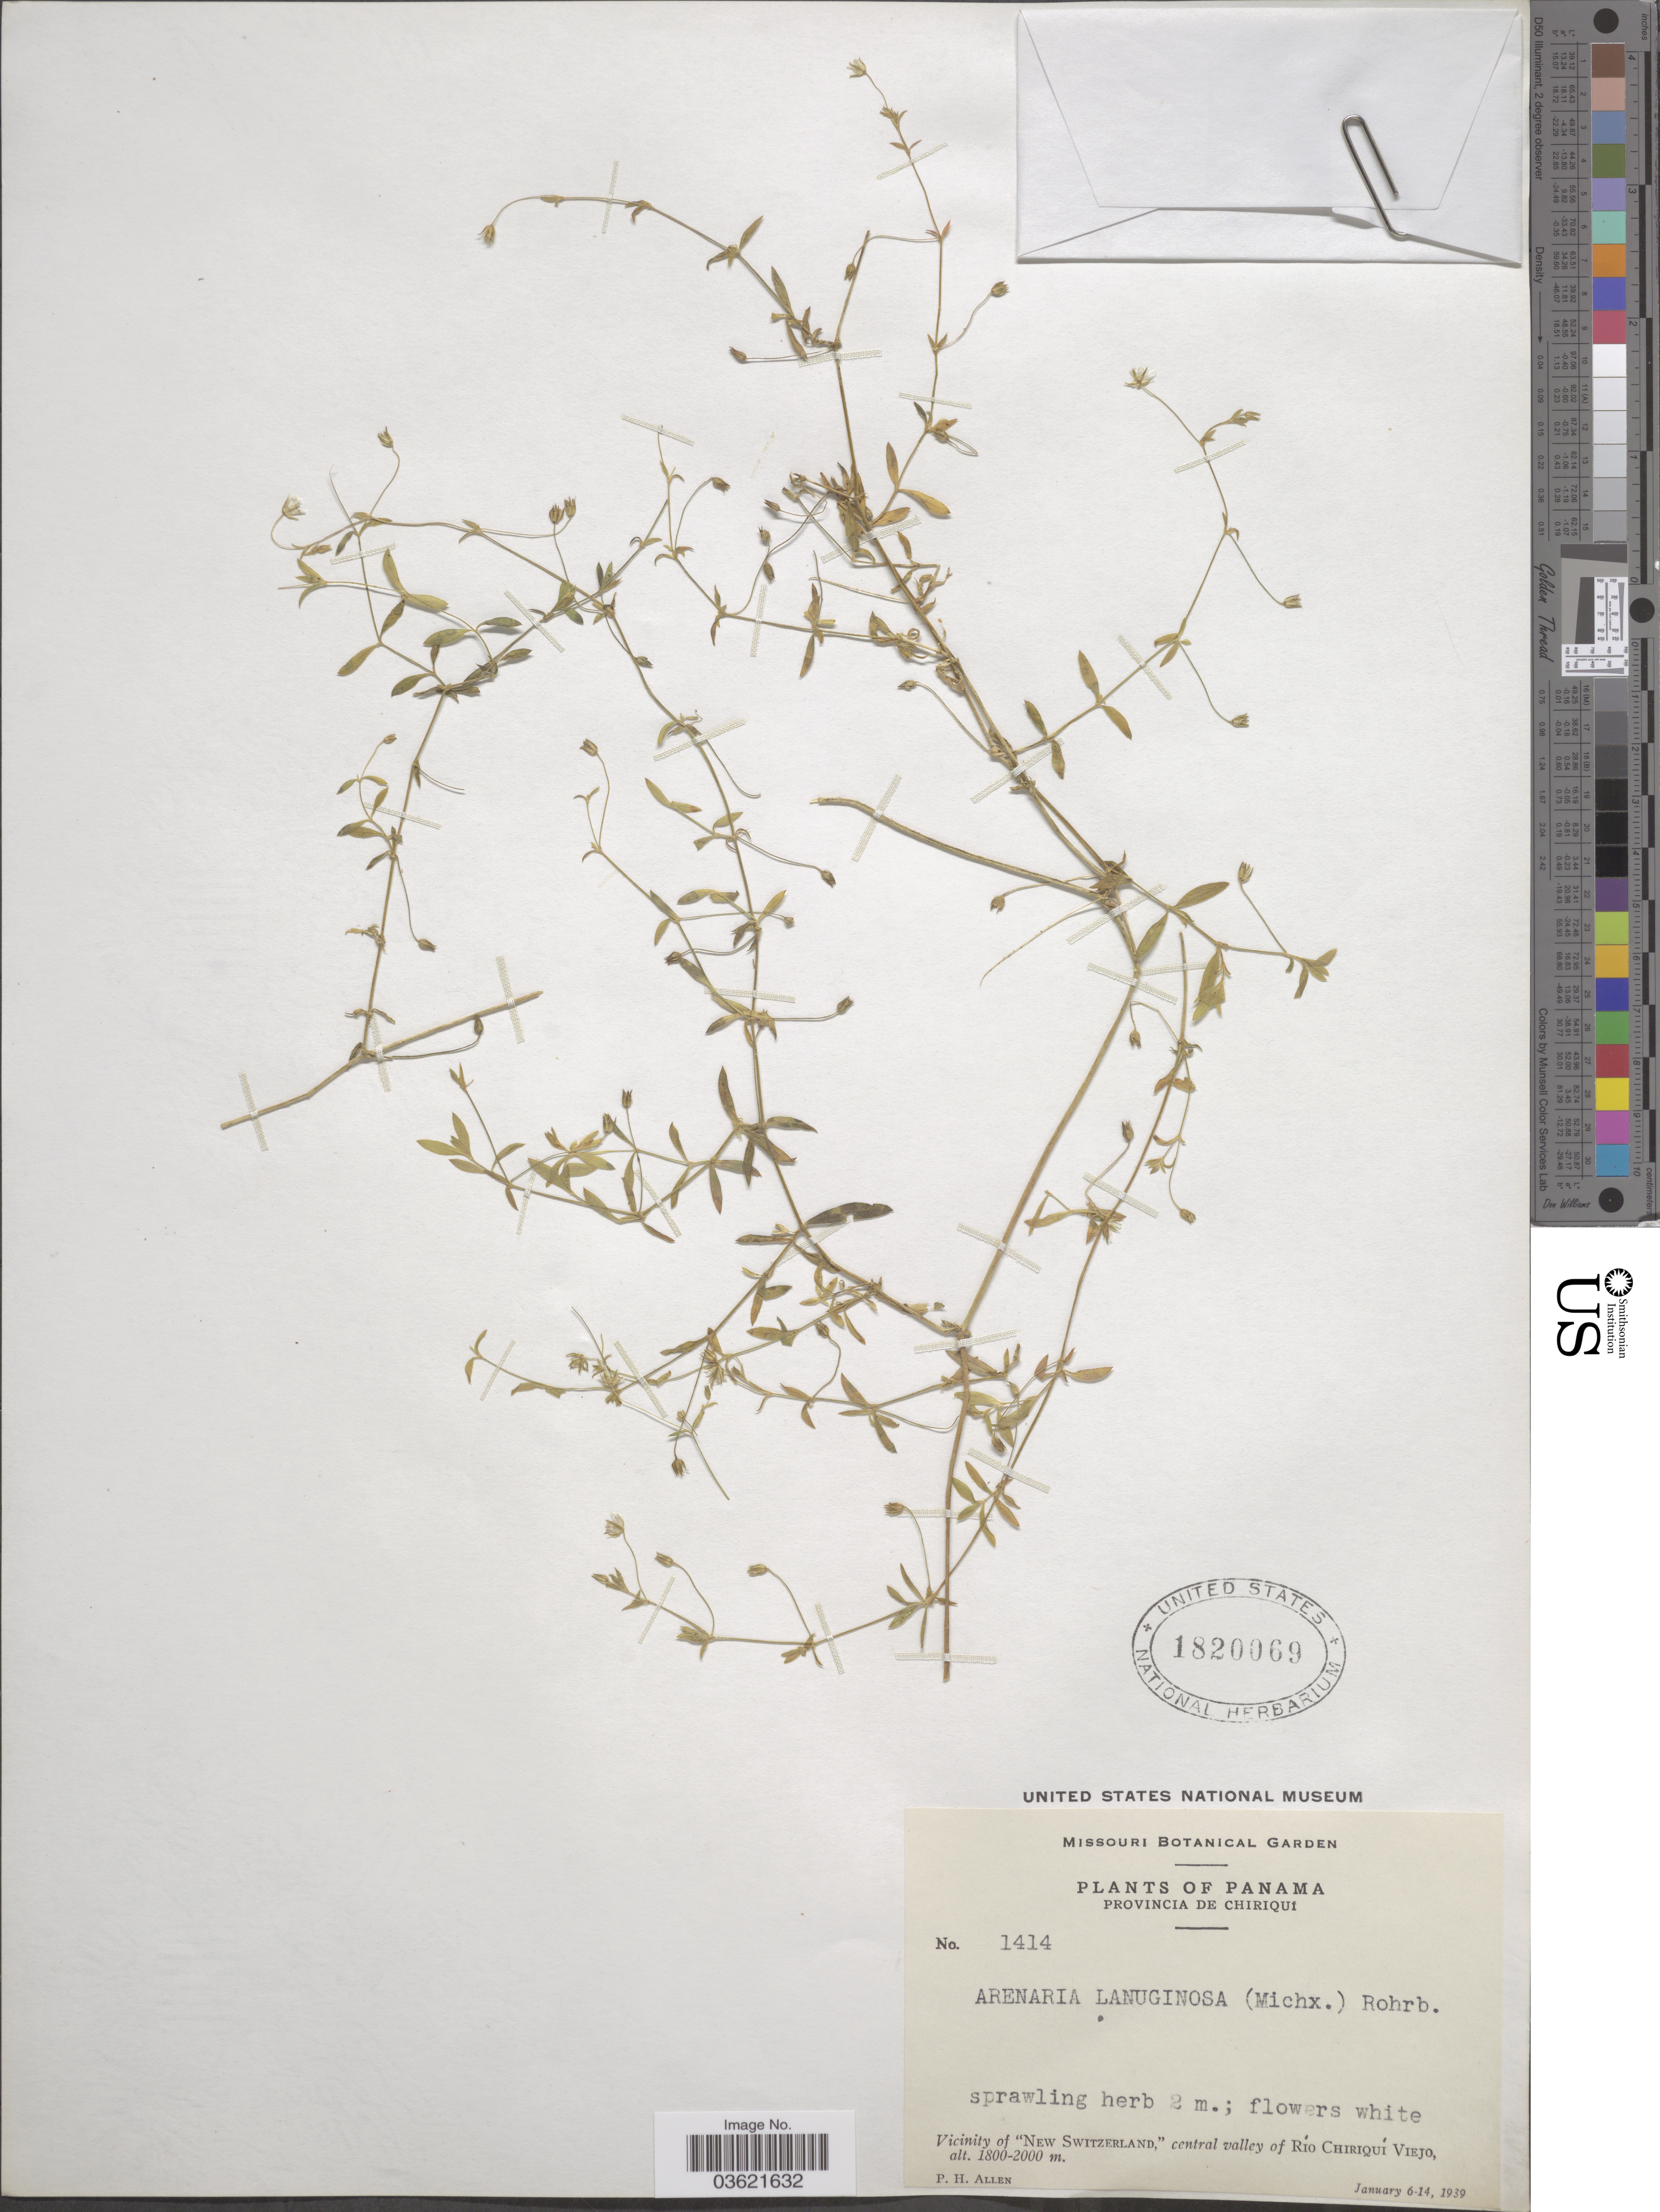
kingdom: Plantae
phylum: Tracheophyta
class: Magnoliopsida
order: Caryophyllales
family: Caryophyllaceae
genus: Arenaria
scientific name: Arenaria lanuginosa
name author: (Michx.) Rohrb.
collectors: P. H. Allen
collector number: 1414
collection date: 1939-01-06/1939-01-14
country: Panama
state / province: Chiriqui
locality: Vicinity of "New Switzerland," central valley of Río Chiriquí Viejo.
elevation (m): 1800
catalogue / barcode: US 1820069